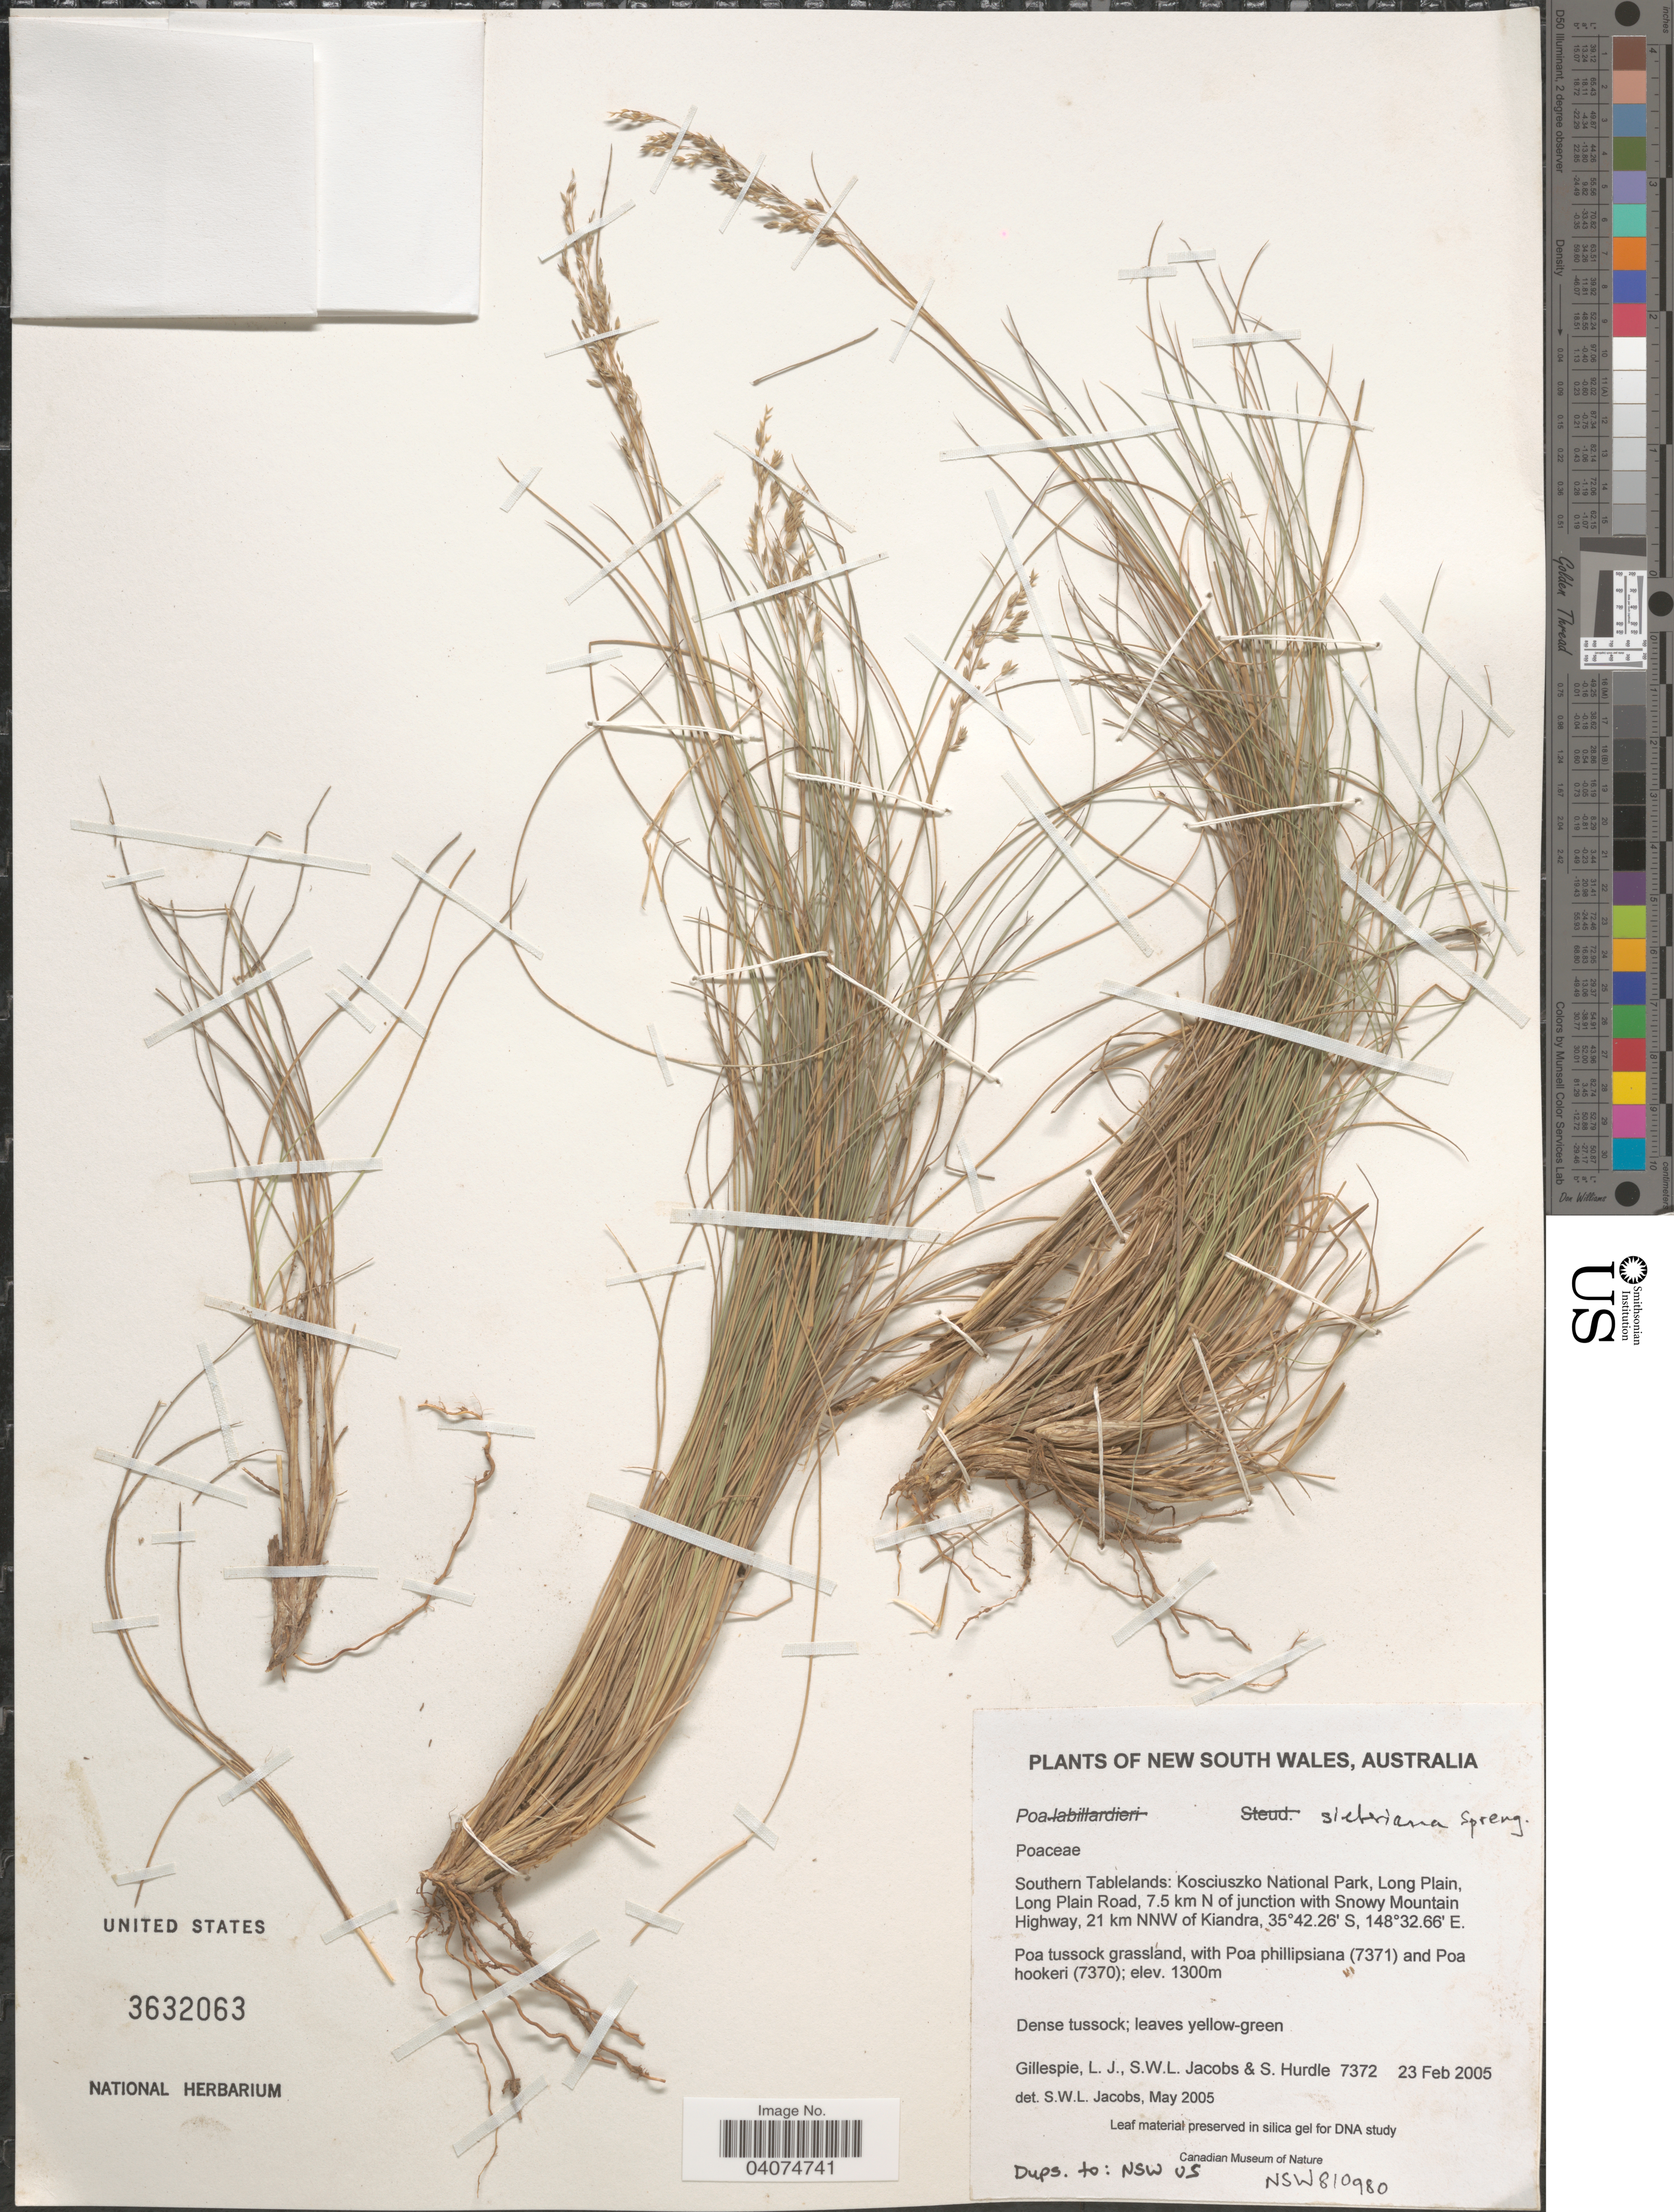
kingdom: Plantae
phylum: Tracheophyta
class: Liliopsida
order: Poales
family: Poaceae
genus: Poa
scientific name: Poa sieberiana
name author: Spreng.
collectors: L. Gillespie, S. W. L. Jacobs & S. Hurdle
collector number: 7372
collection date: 2005-02-23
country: Australia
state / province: New South Wales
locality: Southern Tablelands: Kosciuszko National Park, Long Plain, Long Plain Road, 7.5 km N of junction with Snowy Mountain Highway, 21 km NNW of Kiandra.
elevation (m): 1300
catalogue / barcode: US 3632063